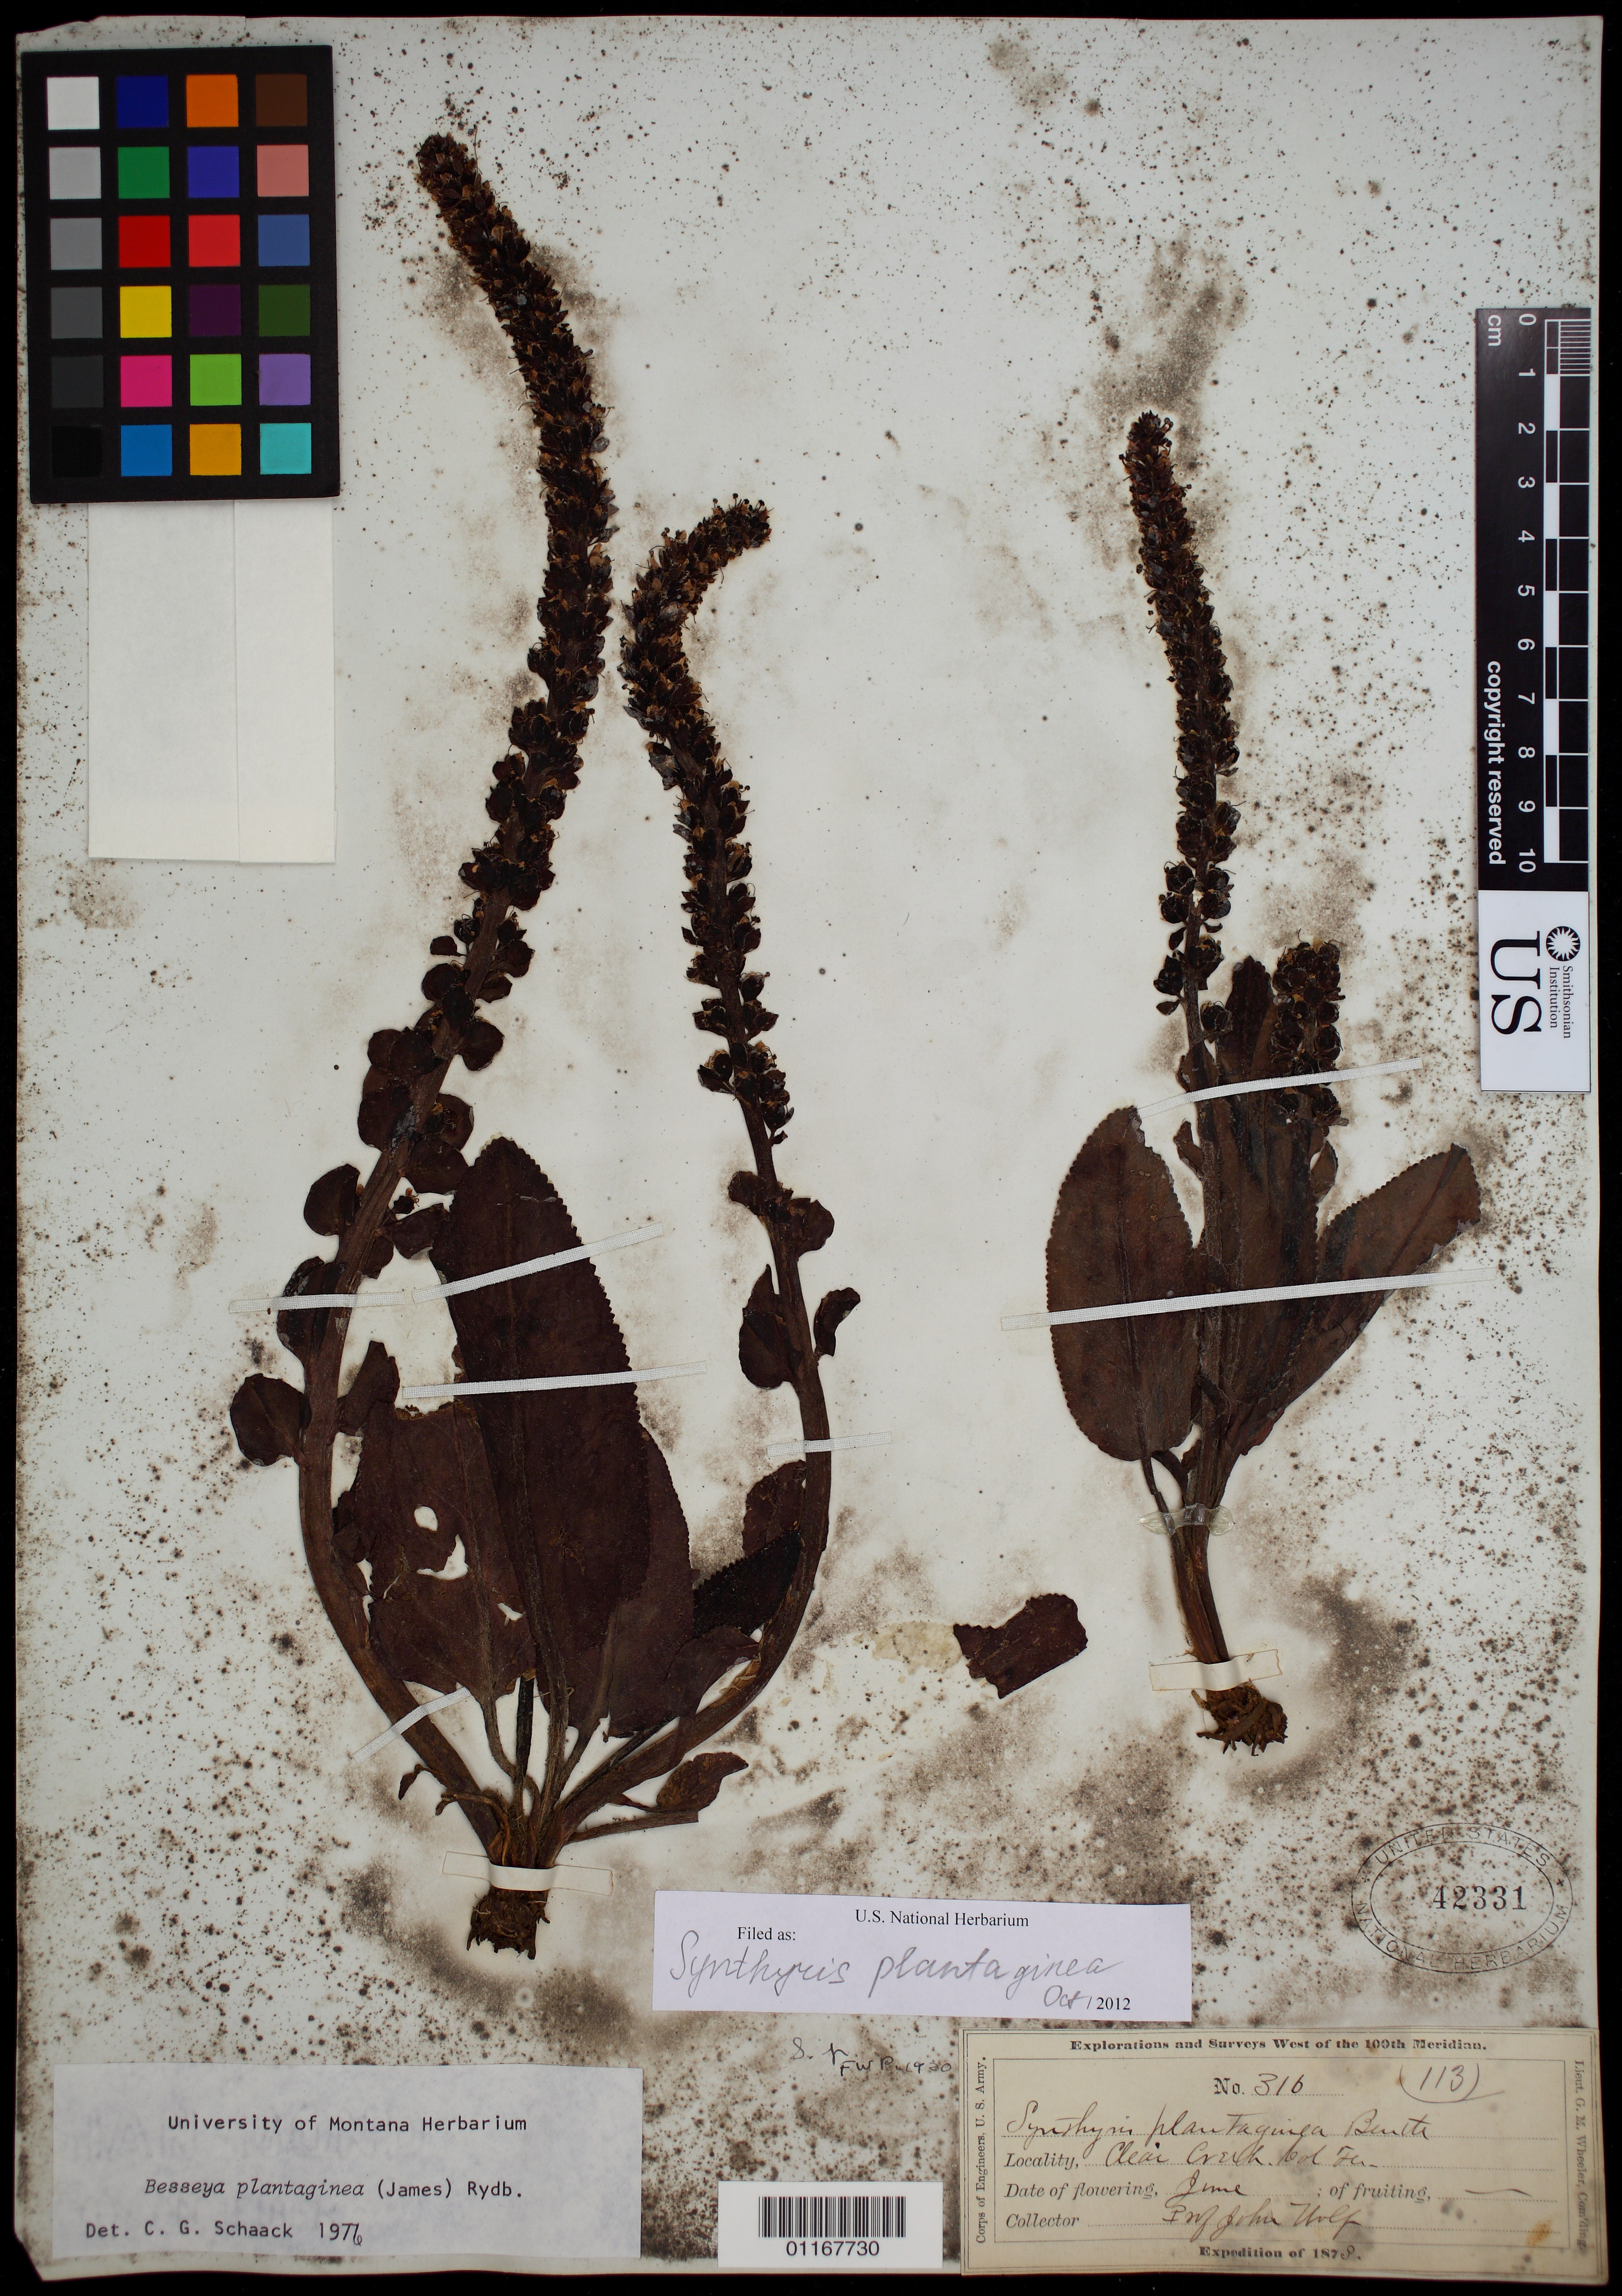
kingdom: Plantae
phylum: Tracheophyta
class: Magnoliopsida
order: Lamiales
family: Plantaginaceae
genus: Synthyris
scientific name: Synthyris plantaginea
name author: (E. James) Benth.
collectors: J. Wolf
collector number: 316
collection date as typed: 1873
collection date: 1873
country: United States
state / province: Colorado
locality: Clear Creek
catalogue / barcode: US 42331